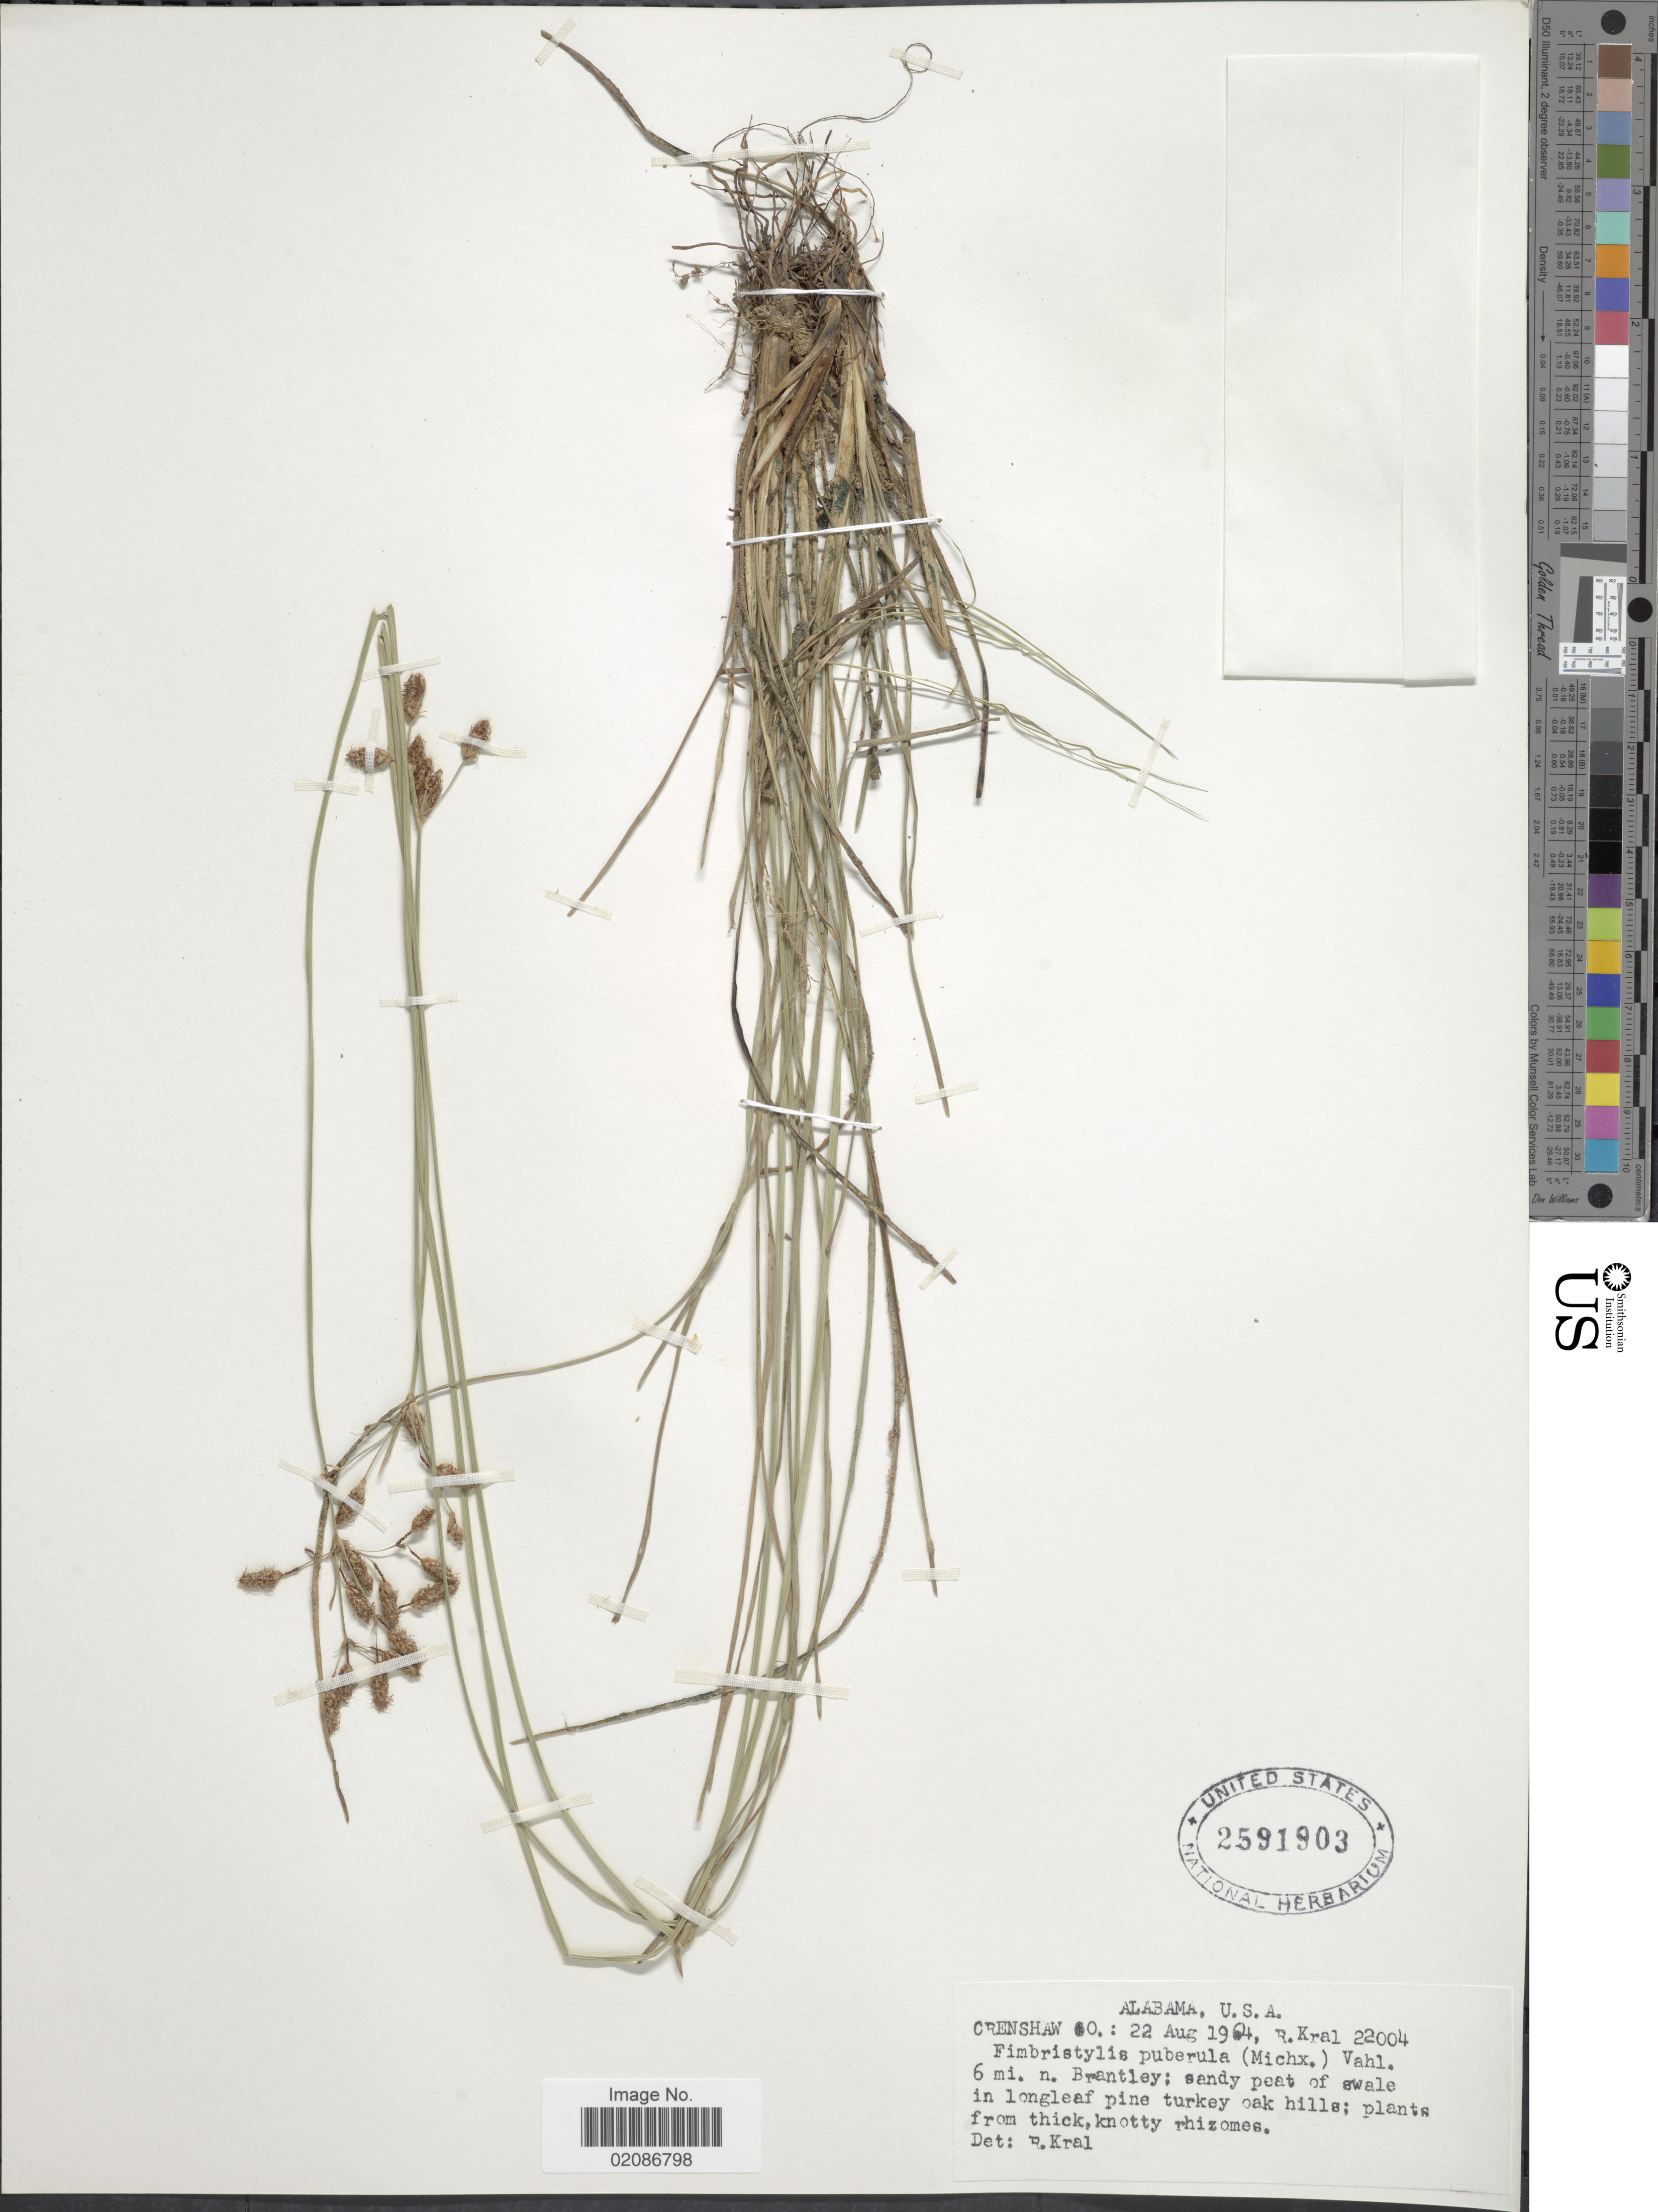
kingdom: Plantae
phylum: Tracheophyta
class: Liliopsida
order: Poales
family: Cyperaceae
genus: Fimbristylis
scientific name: Fimbristylis puberula var. puberula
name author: (Michx.) Vahl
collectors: R. Kral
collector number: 22004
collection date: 1964-08-22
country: United States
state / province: Alabama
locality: Crenshaw Co.: 6 mi. n. Brantley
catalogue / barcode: US 2591903